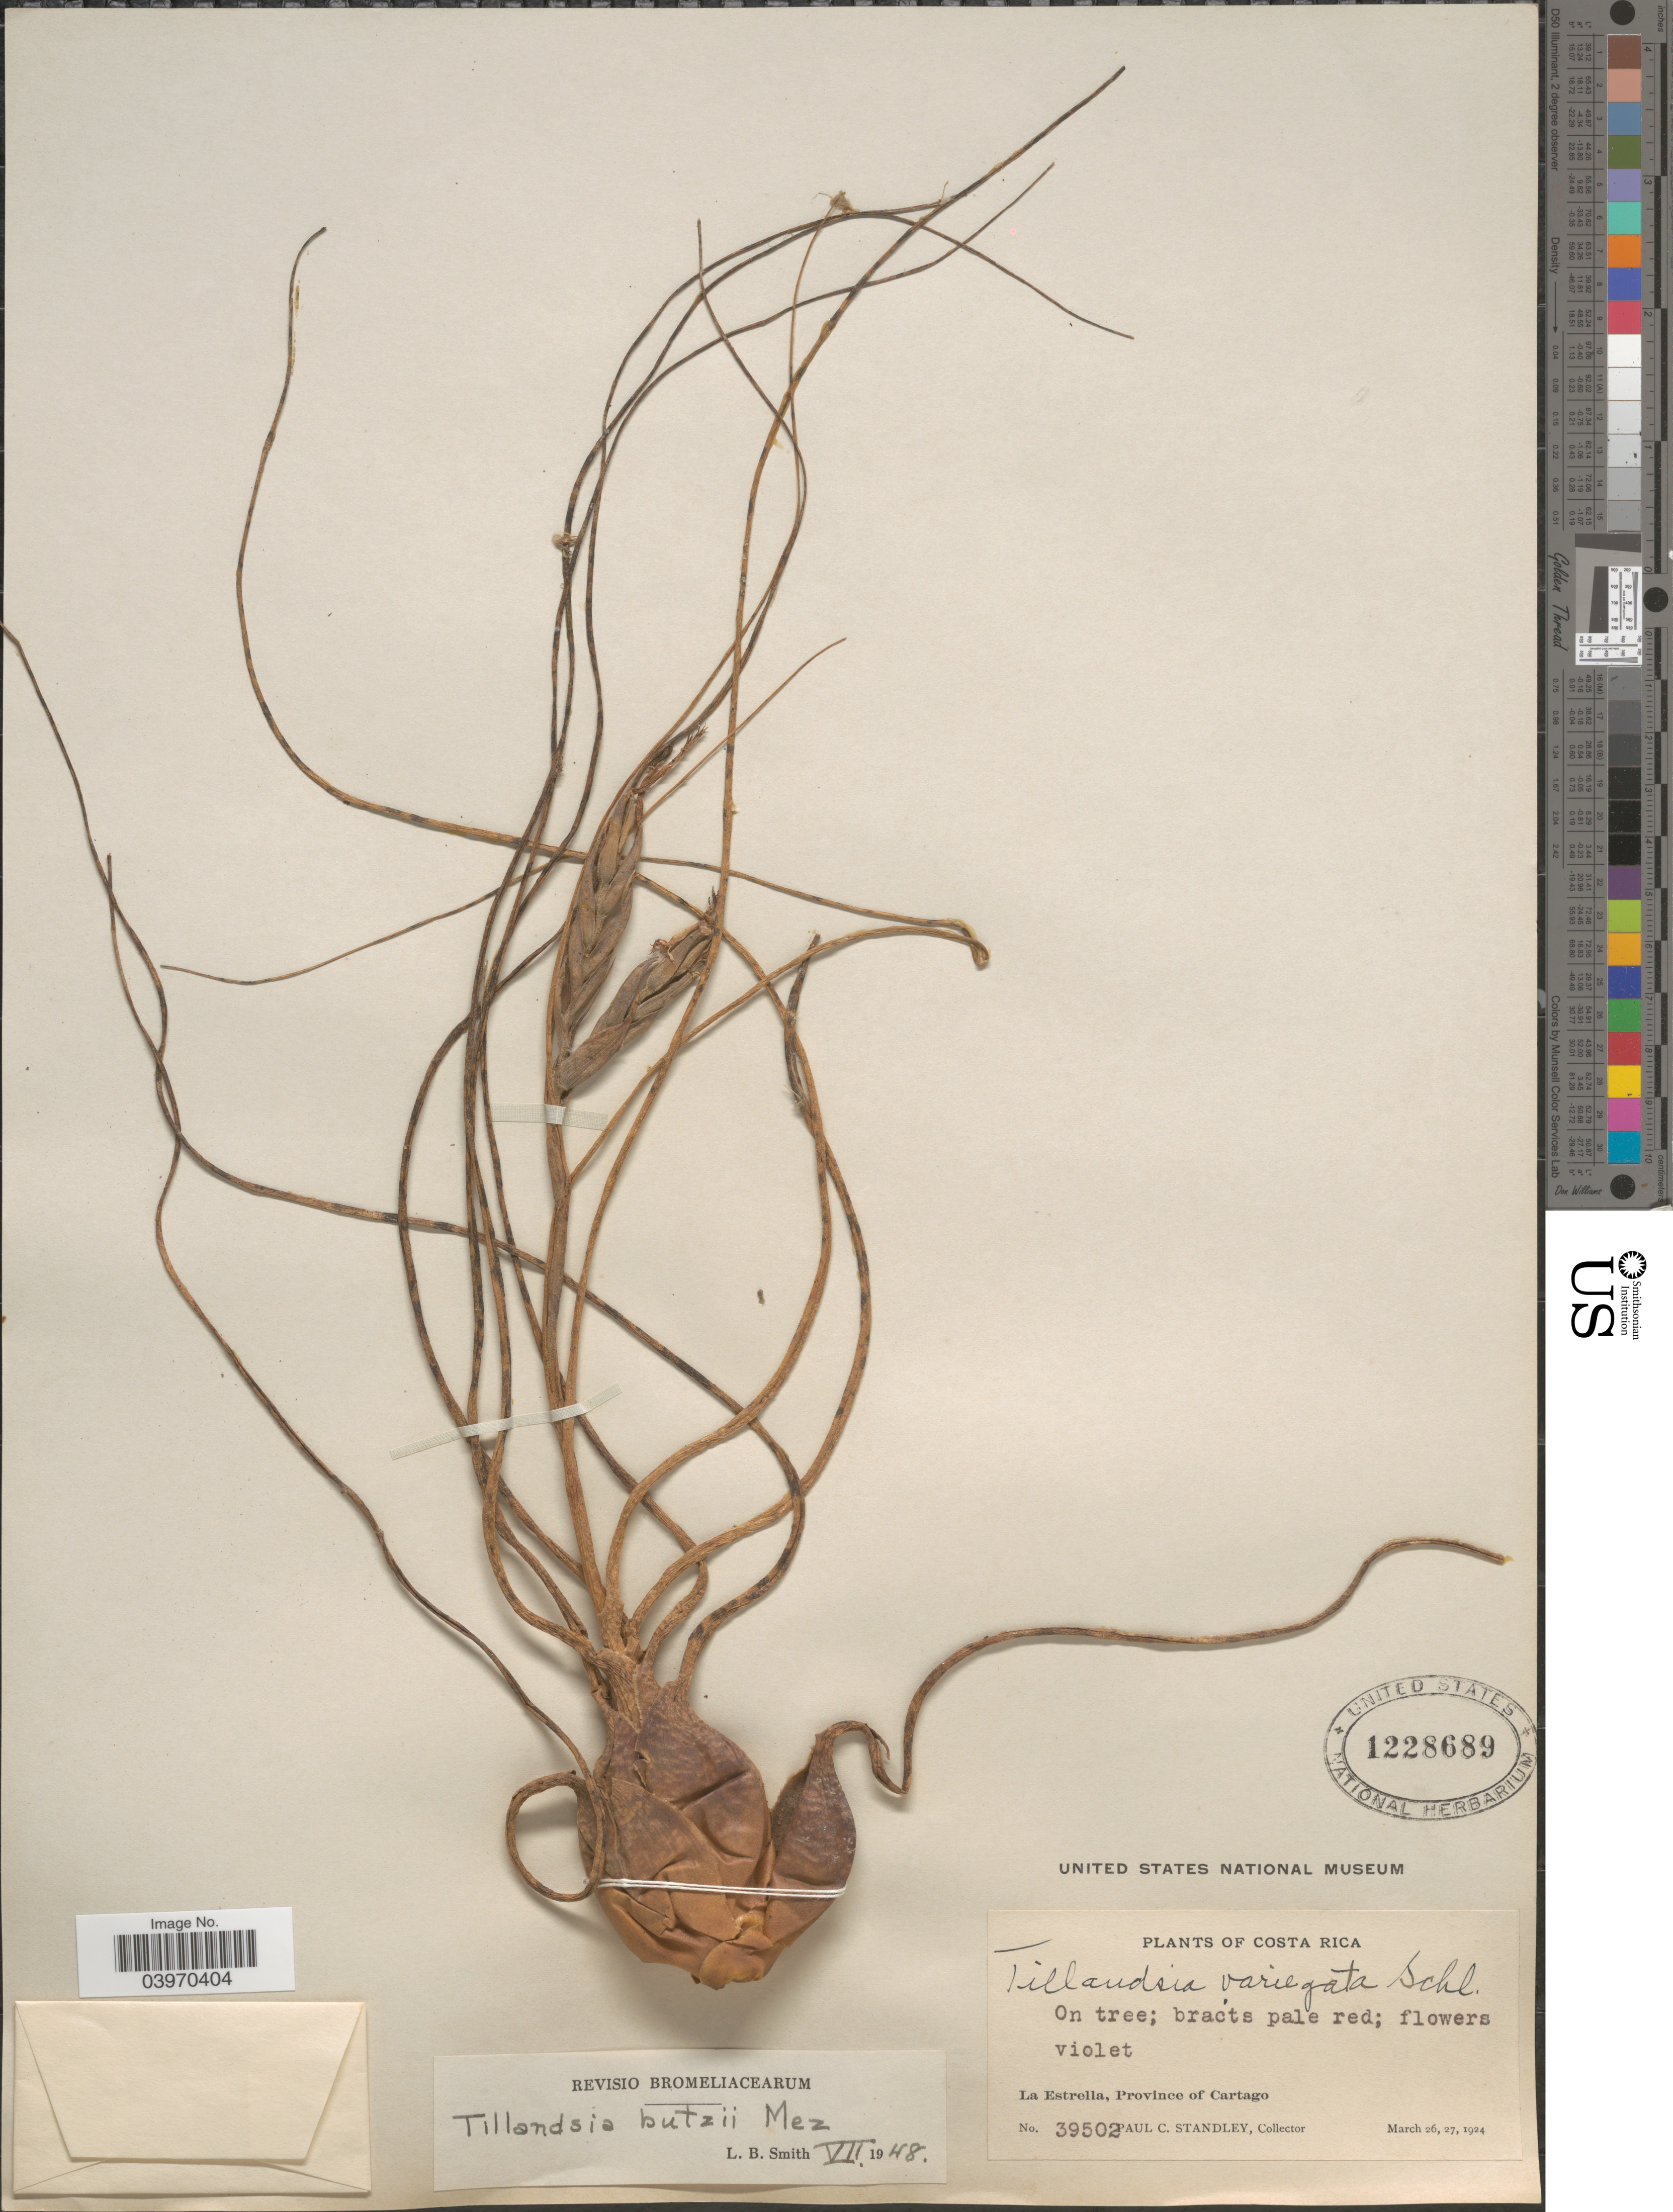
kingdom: Plantae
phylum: Tracheophyta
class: Liliopsida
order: Poales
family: Bromeliaceae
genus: Tillandsia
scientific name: Tillandsia butzii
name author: Mez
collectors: P. C. Standley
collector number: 39502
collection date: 1924-03-26/1924-03-27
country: Costa Rica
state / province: Cartago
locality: La Estrella.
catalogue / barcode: US 1228689